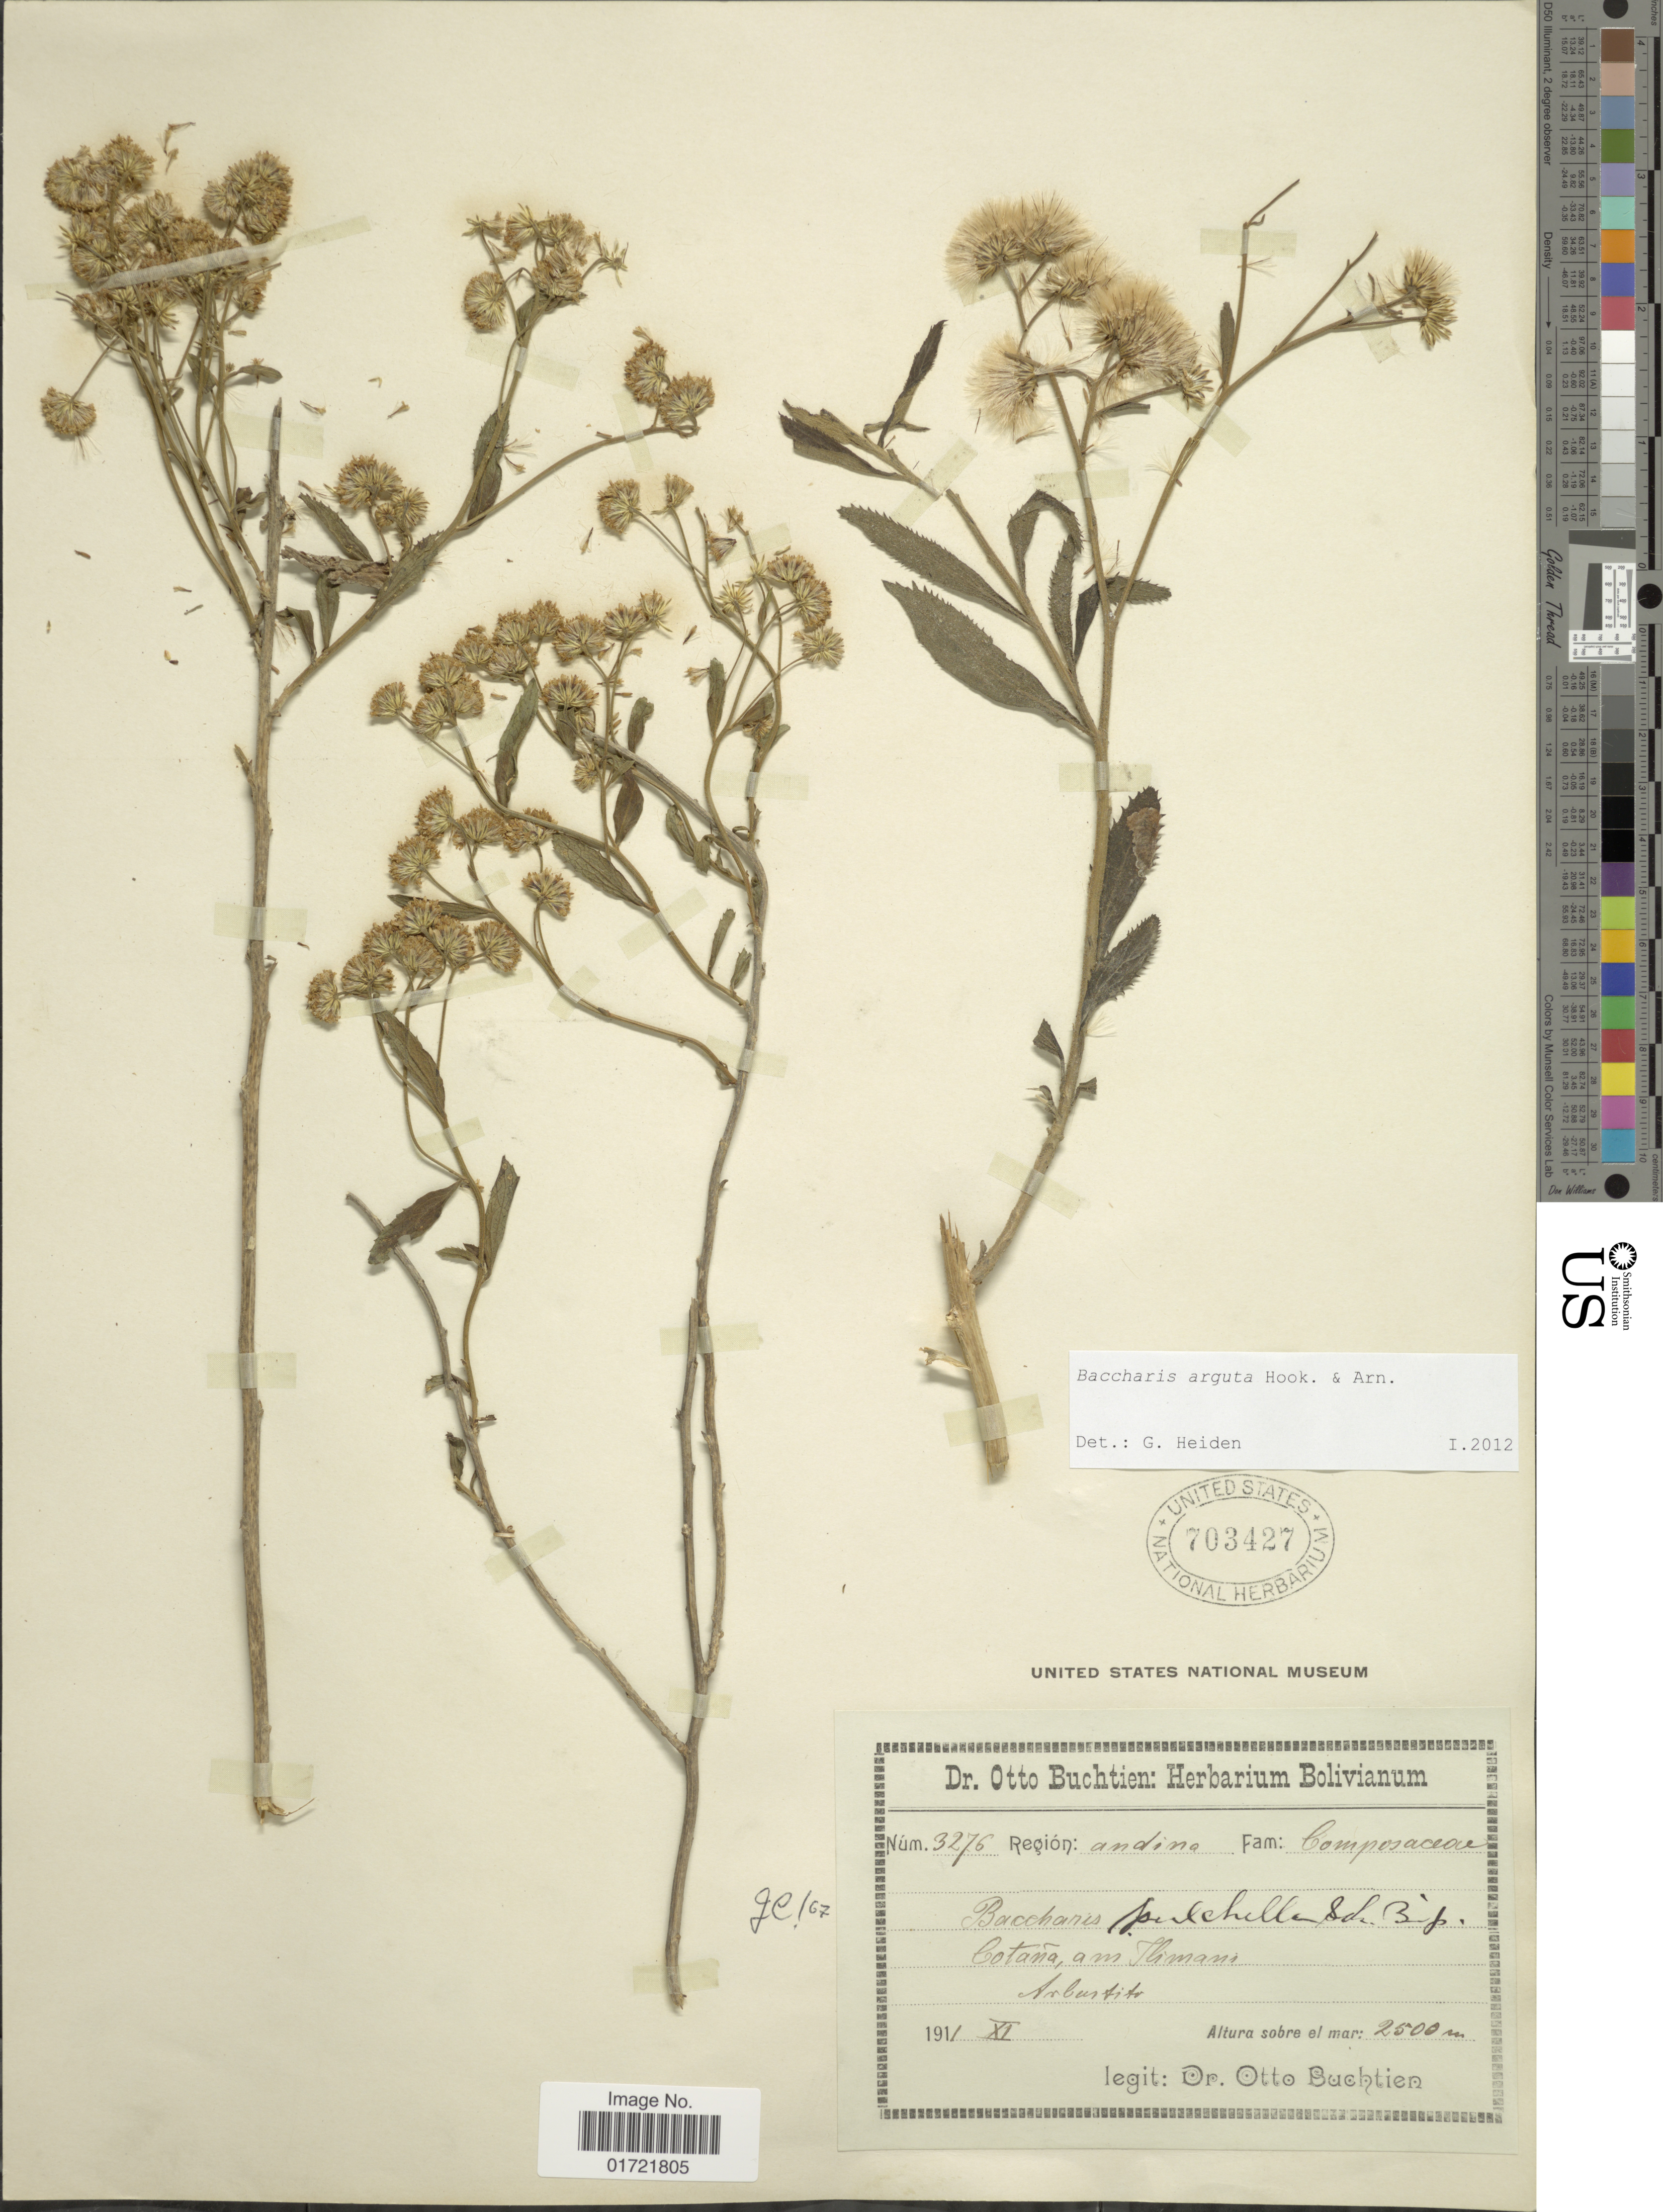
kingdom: Plantae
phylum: Tracheophyta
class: Magnoliopsida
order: Asterales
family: Asteraceae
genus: Baccharis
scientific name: Baccharis arguta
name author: Gillies ex Hook. & Arn.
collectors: O. Buchtien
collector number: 3276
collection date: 1911-11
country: Bolivia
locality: Cotana, am Thimani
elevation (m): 2500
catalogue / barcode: US 703427